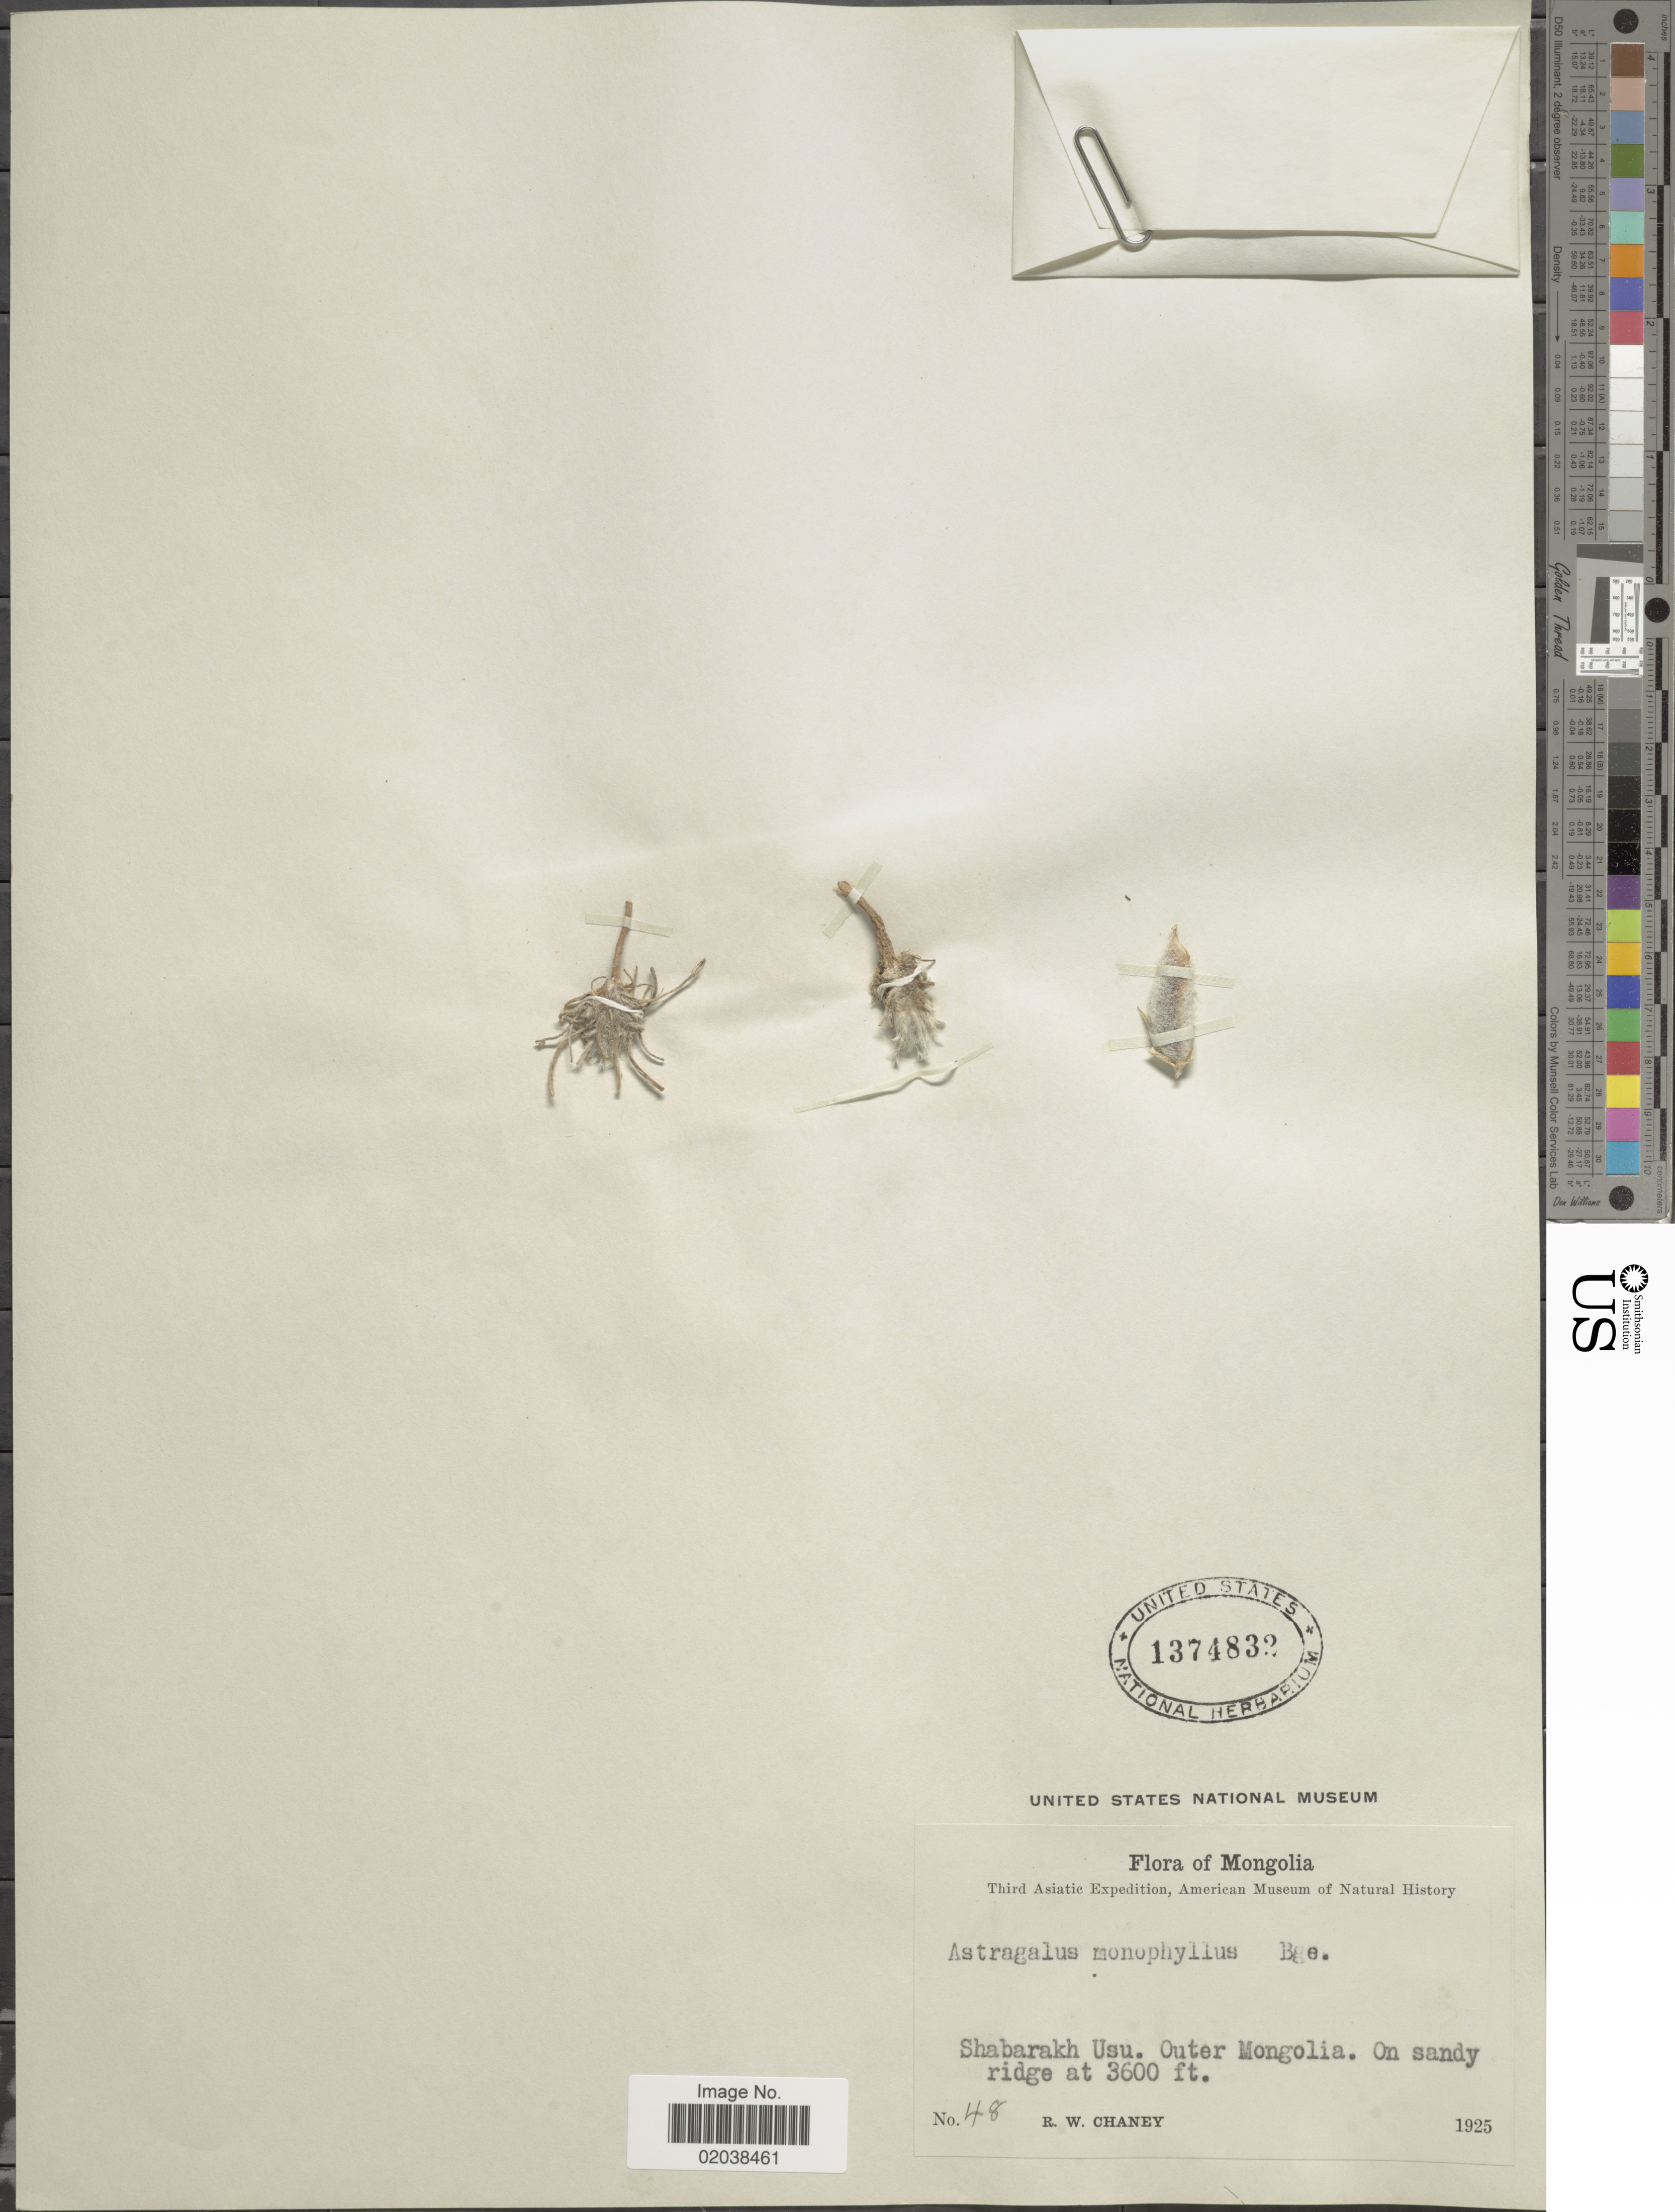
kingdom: Plantae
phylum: Tracheophyta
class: Magnoliopsida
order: Fabales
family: Fabaceae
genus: Astragalus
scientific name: Astragalus monophyllus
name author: Maxim.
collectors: R. Chaney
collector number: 48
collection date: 1925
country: Mongolia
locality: Shabarakh Usu. Outer Moungolia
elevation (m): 1097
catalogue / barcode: US 1374832